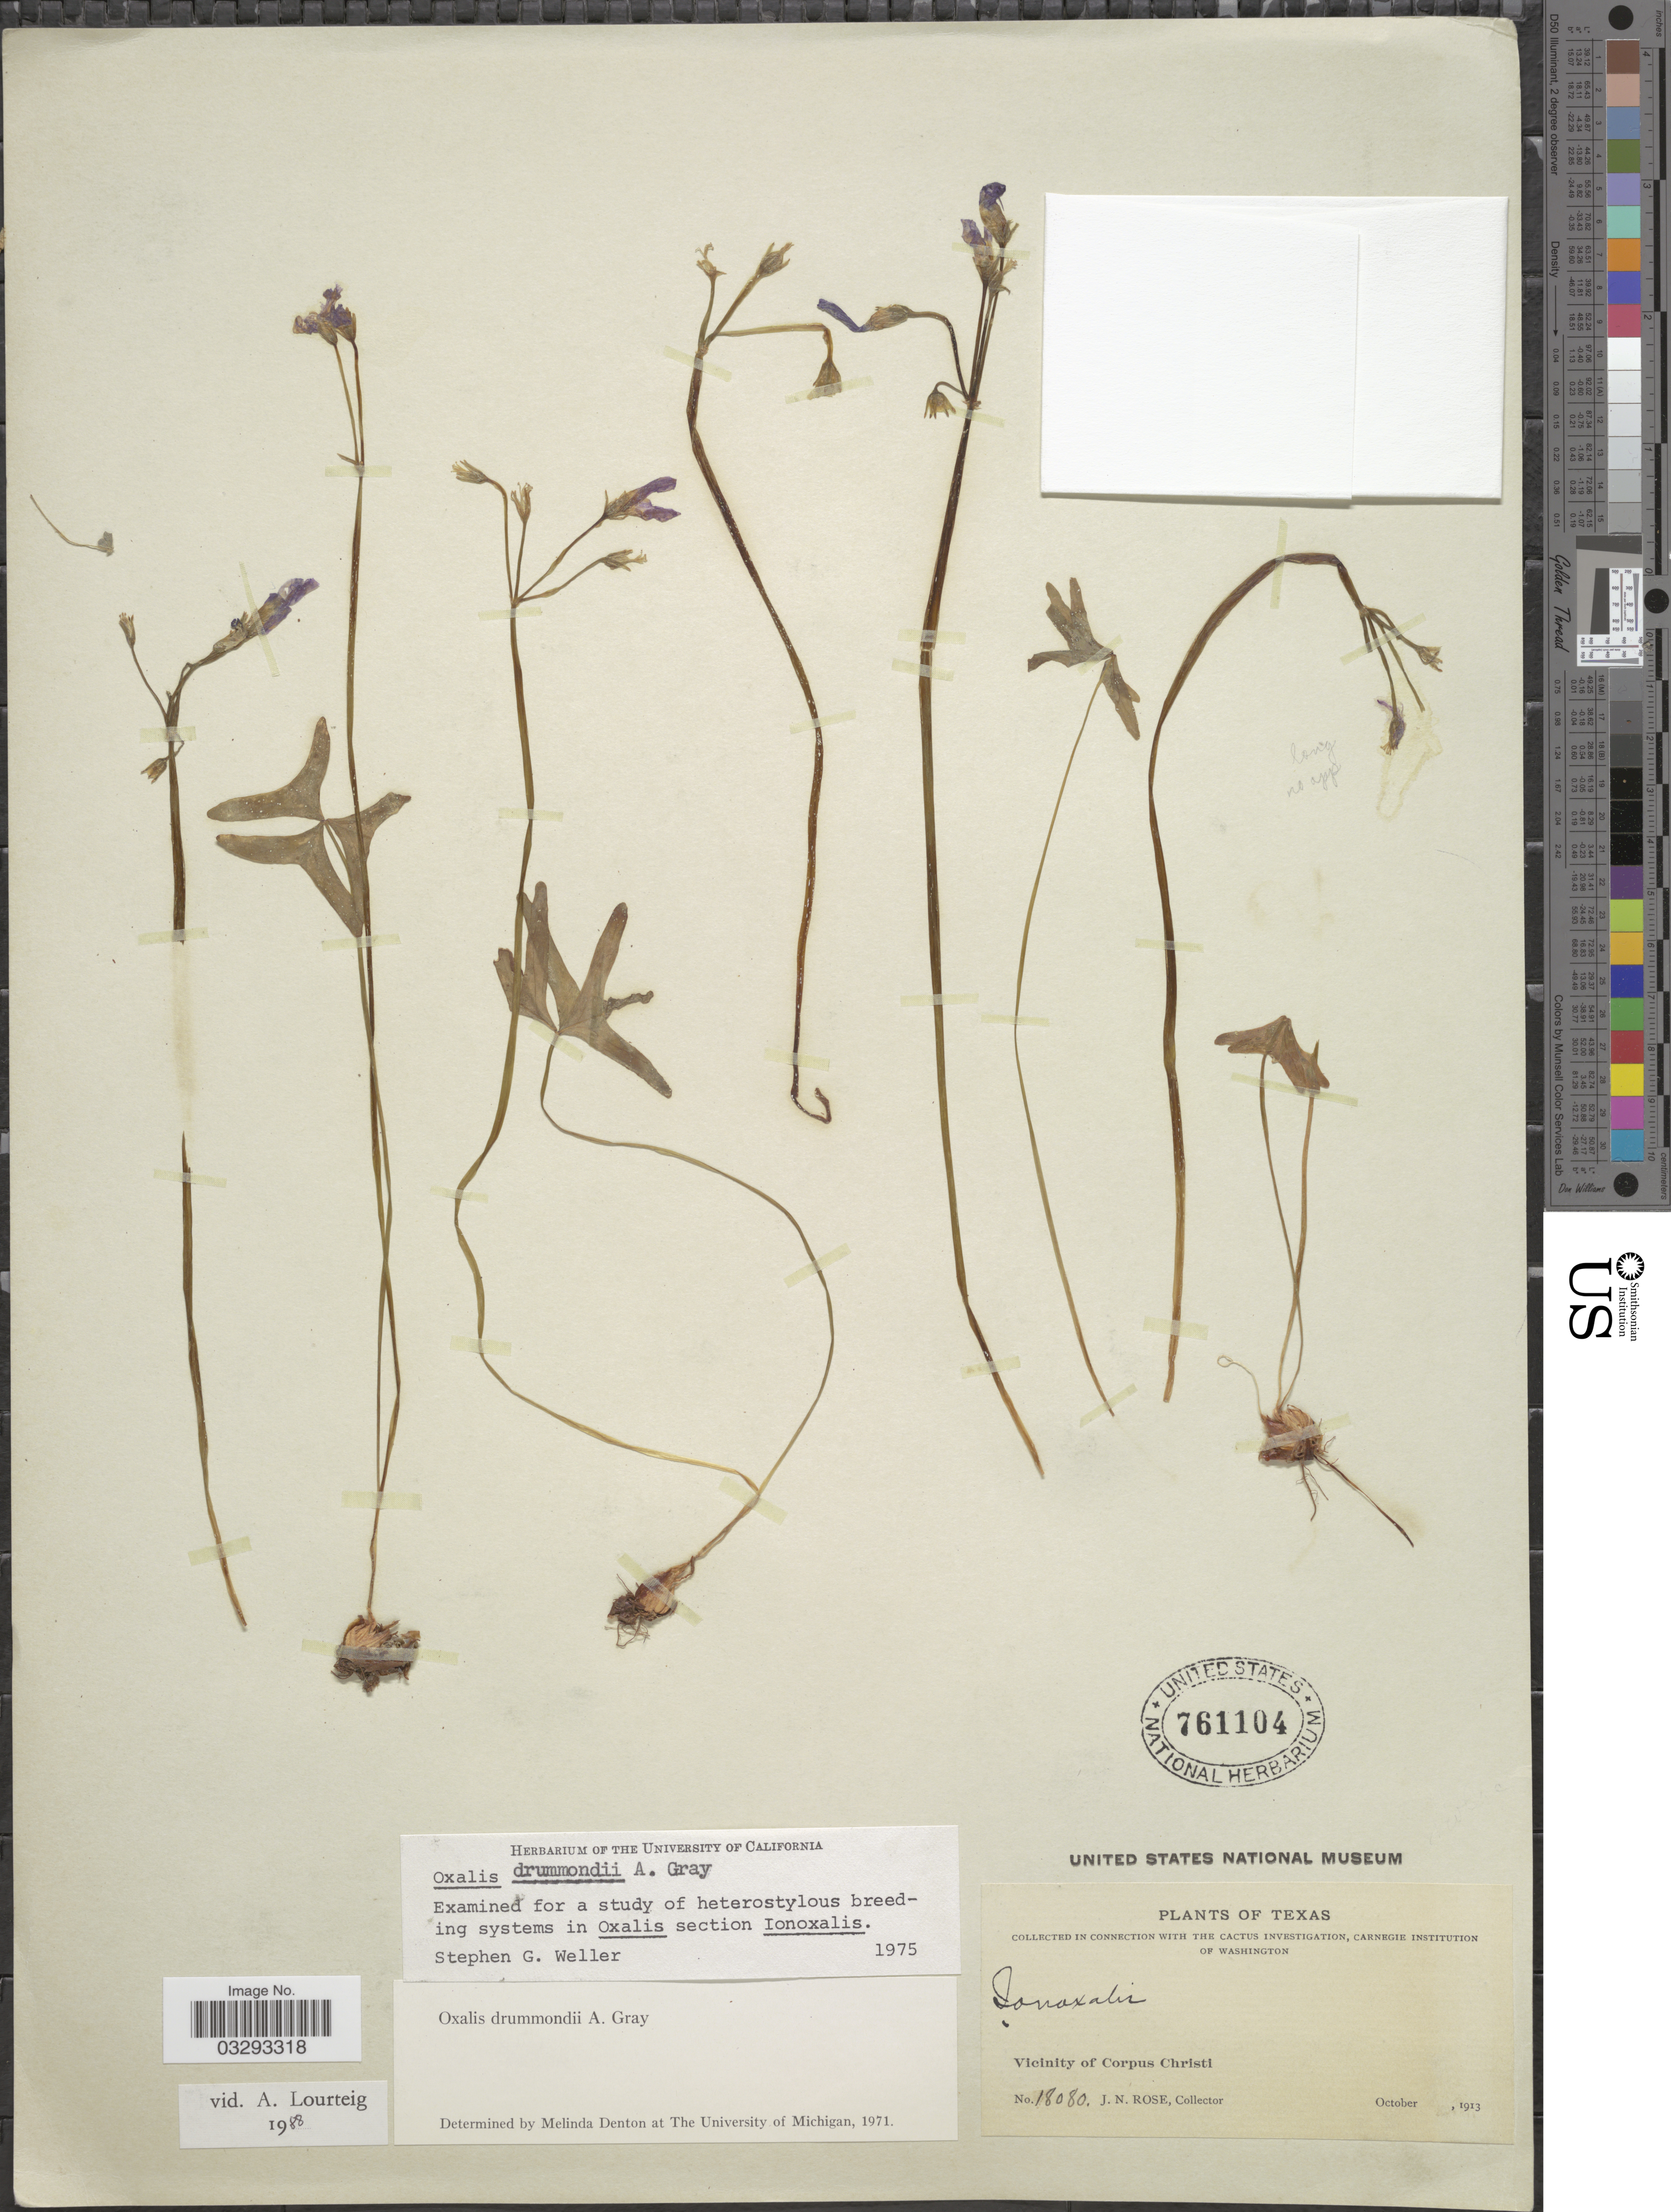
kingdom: Plantae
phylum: Tracheophyta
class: Magnoliopsida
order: Oxalidales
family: Oxalidaceae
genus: Oxalis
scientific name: Oxalis drummondii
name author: A. Gray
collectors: J. N. Rose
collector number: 18080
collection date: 1913-10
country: United States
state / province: Texas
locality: Vicinity of Corpus Christi.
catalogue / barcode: US 761104